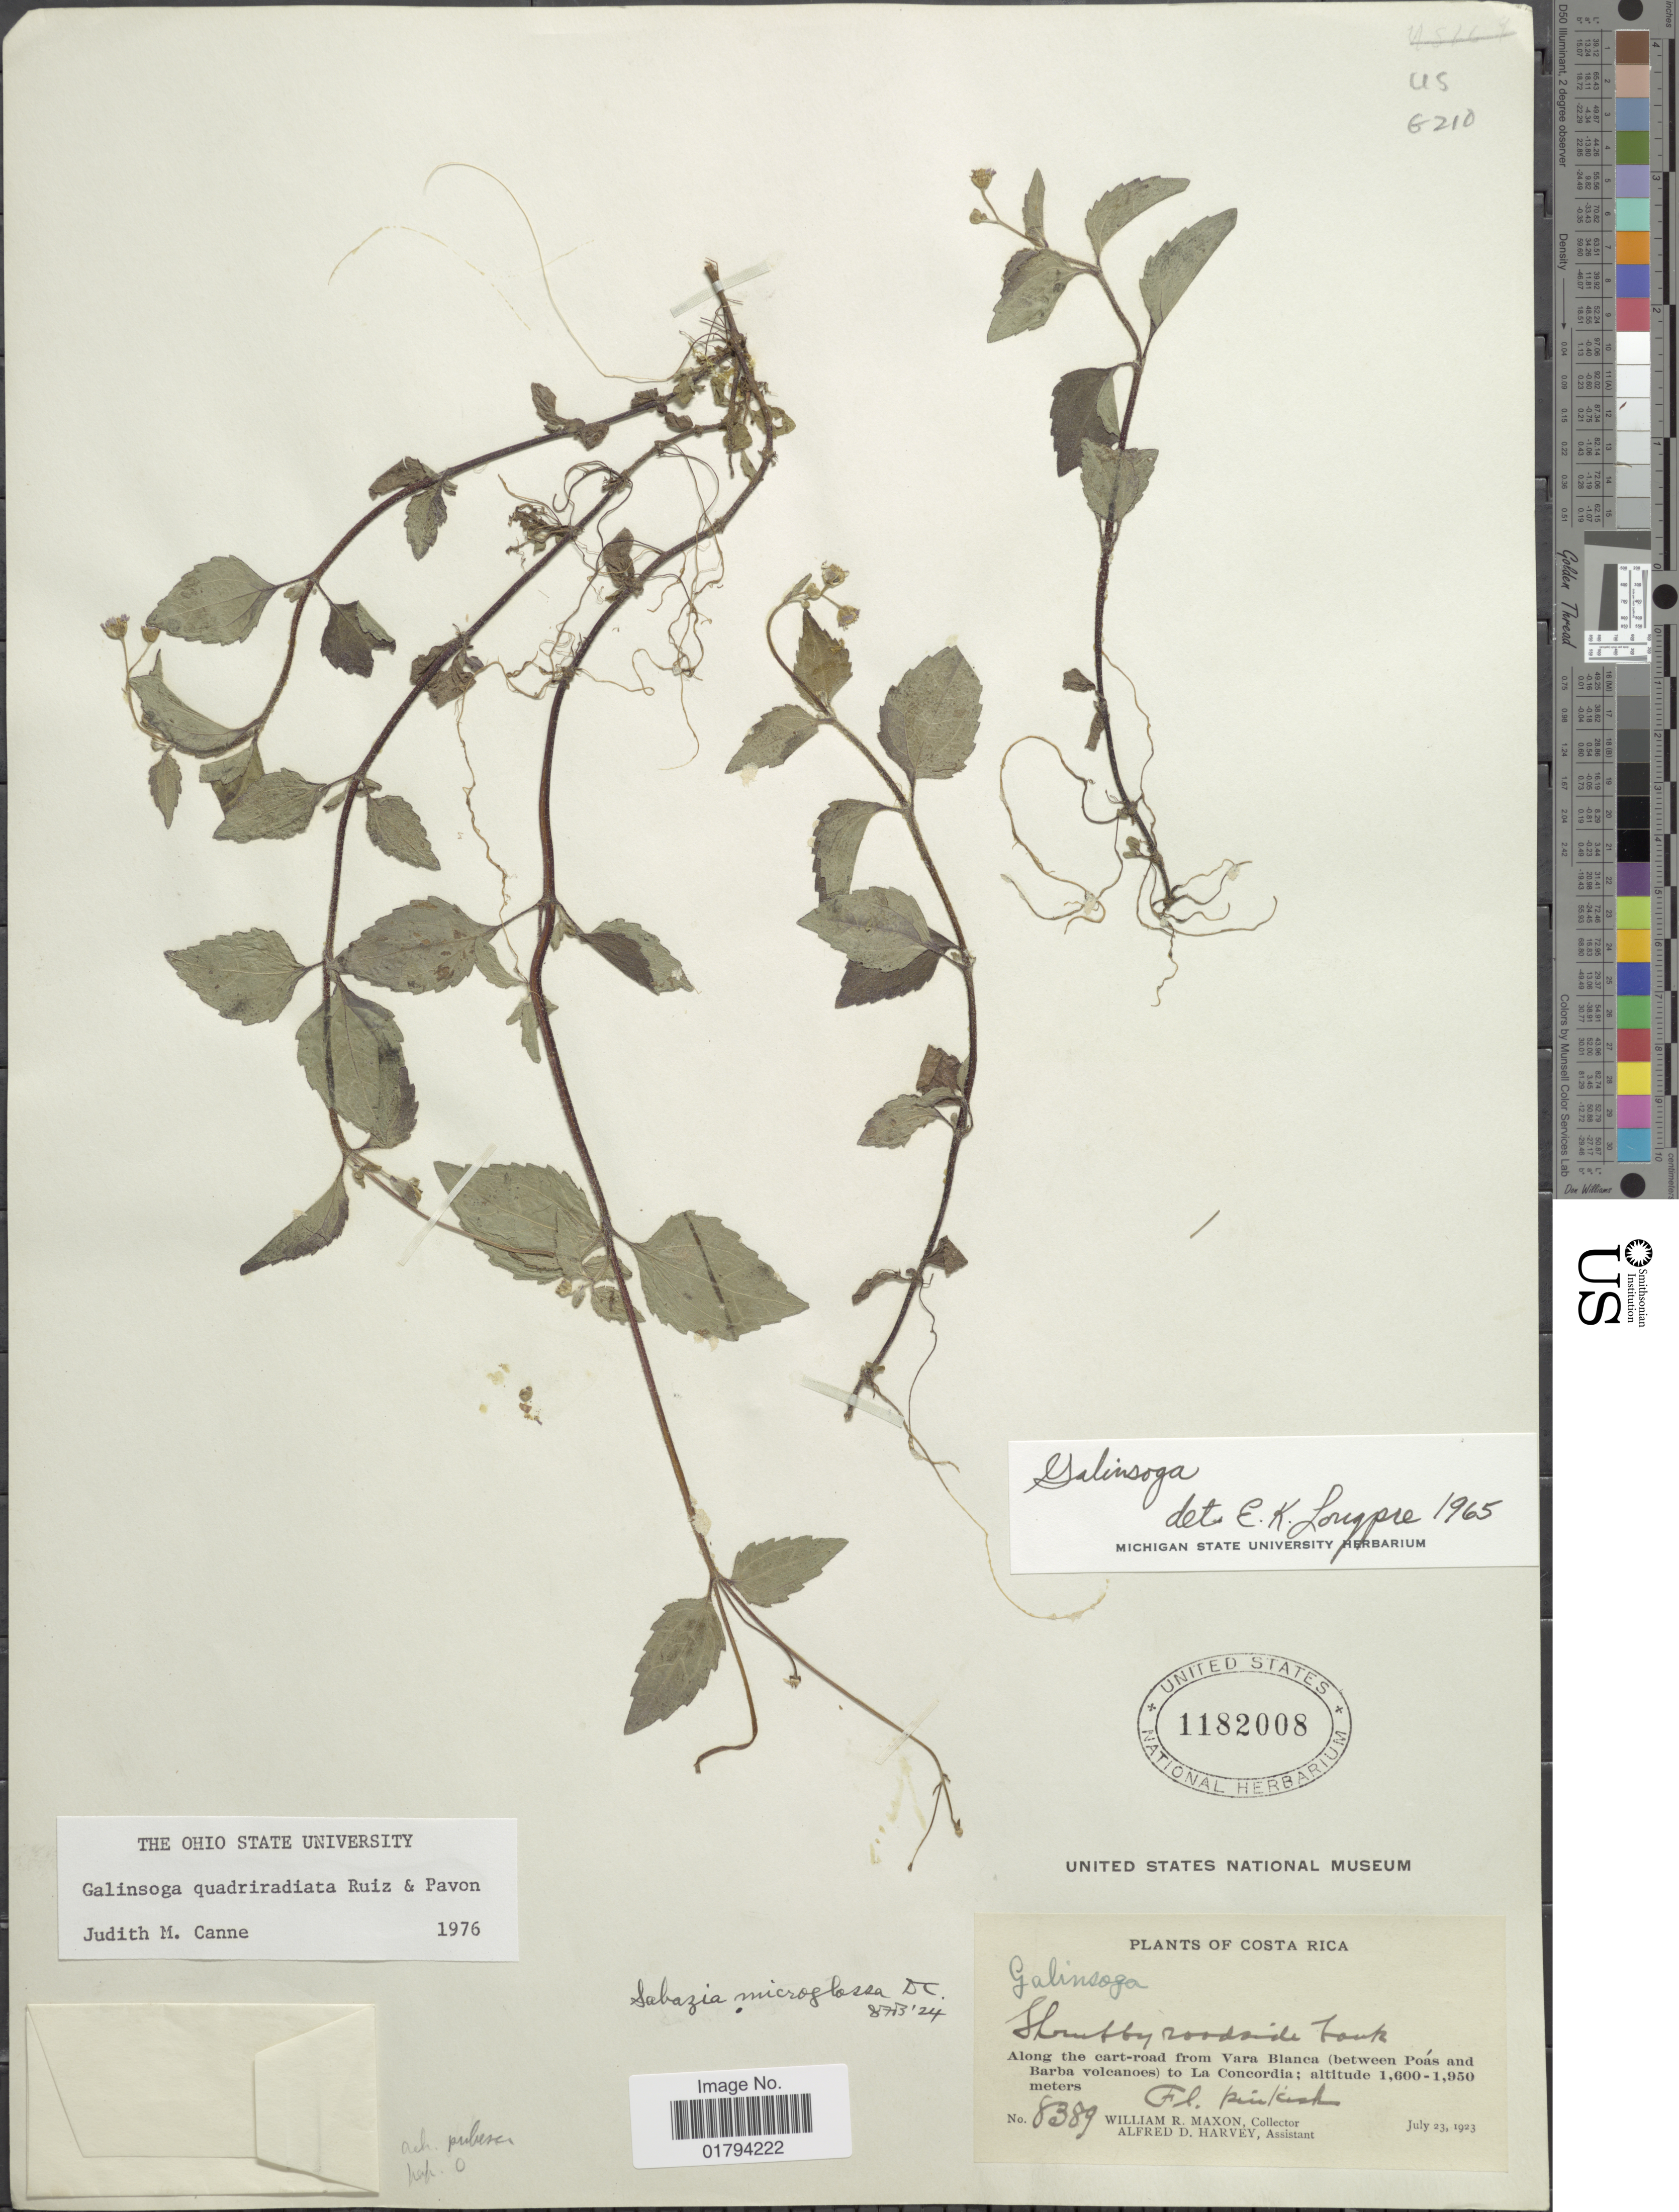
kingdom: Plantae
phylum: Tracheophyta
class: Magnoliopsida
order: Asterales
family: Asteraceae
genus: Galinsoga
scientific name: Galinsoga quadriradiata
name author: Ruiz & Pav.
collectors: W. R. Maxon & A. D. Harvey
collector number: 8389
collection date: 1923-07-23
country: Costa Rica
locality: Shrubby roadside bank, along the cart-road from Vara Blanca (between Poás and Barba volcanoes) to La Concordia.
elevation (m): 1600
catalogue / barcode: US 1182008